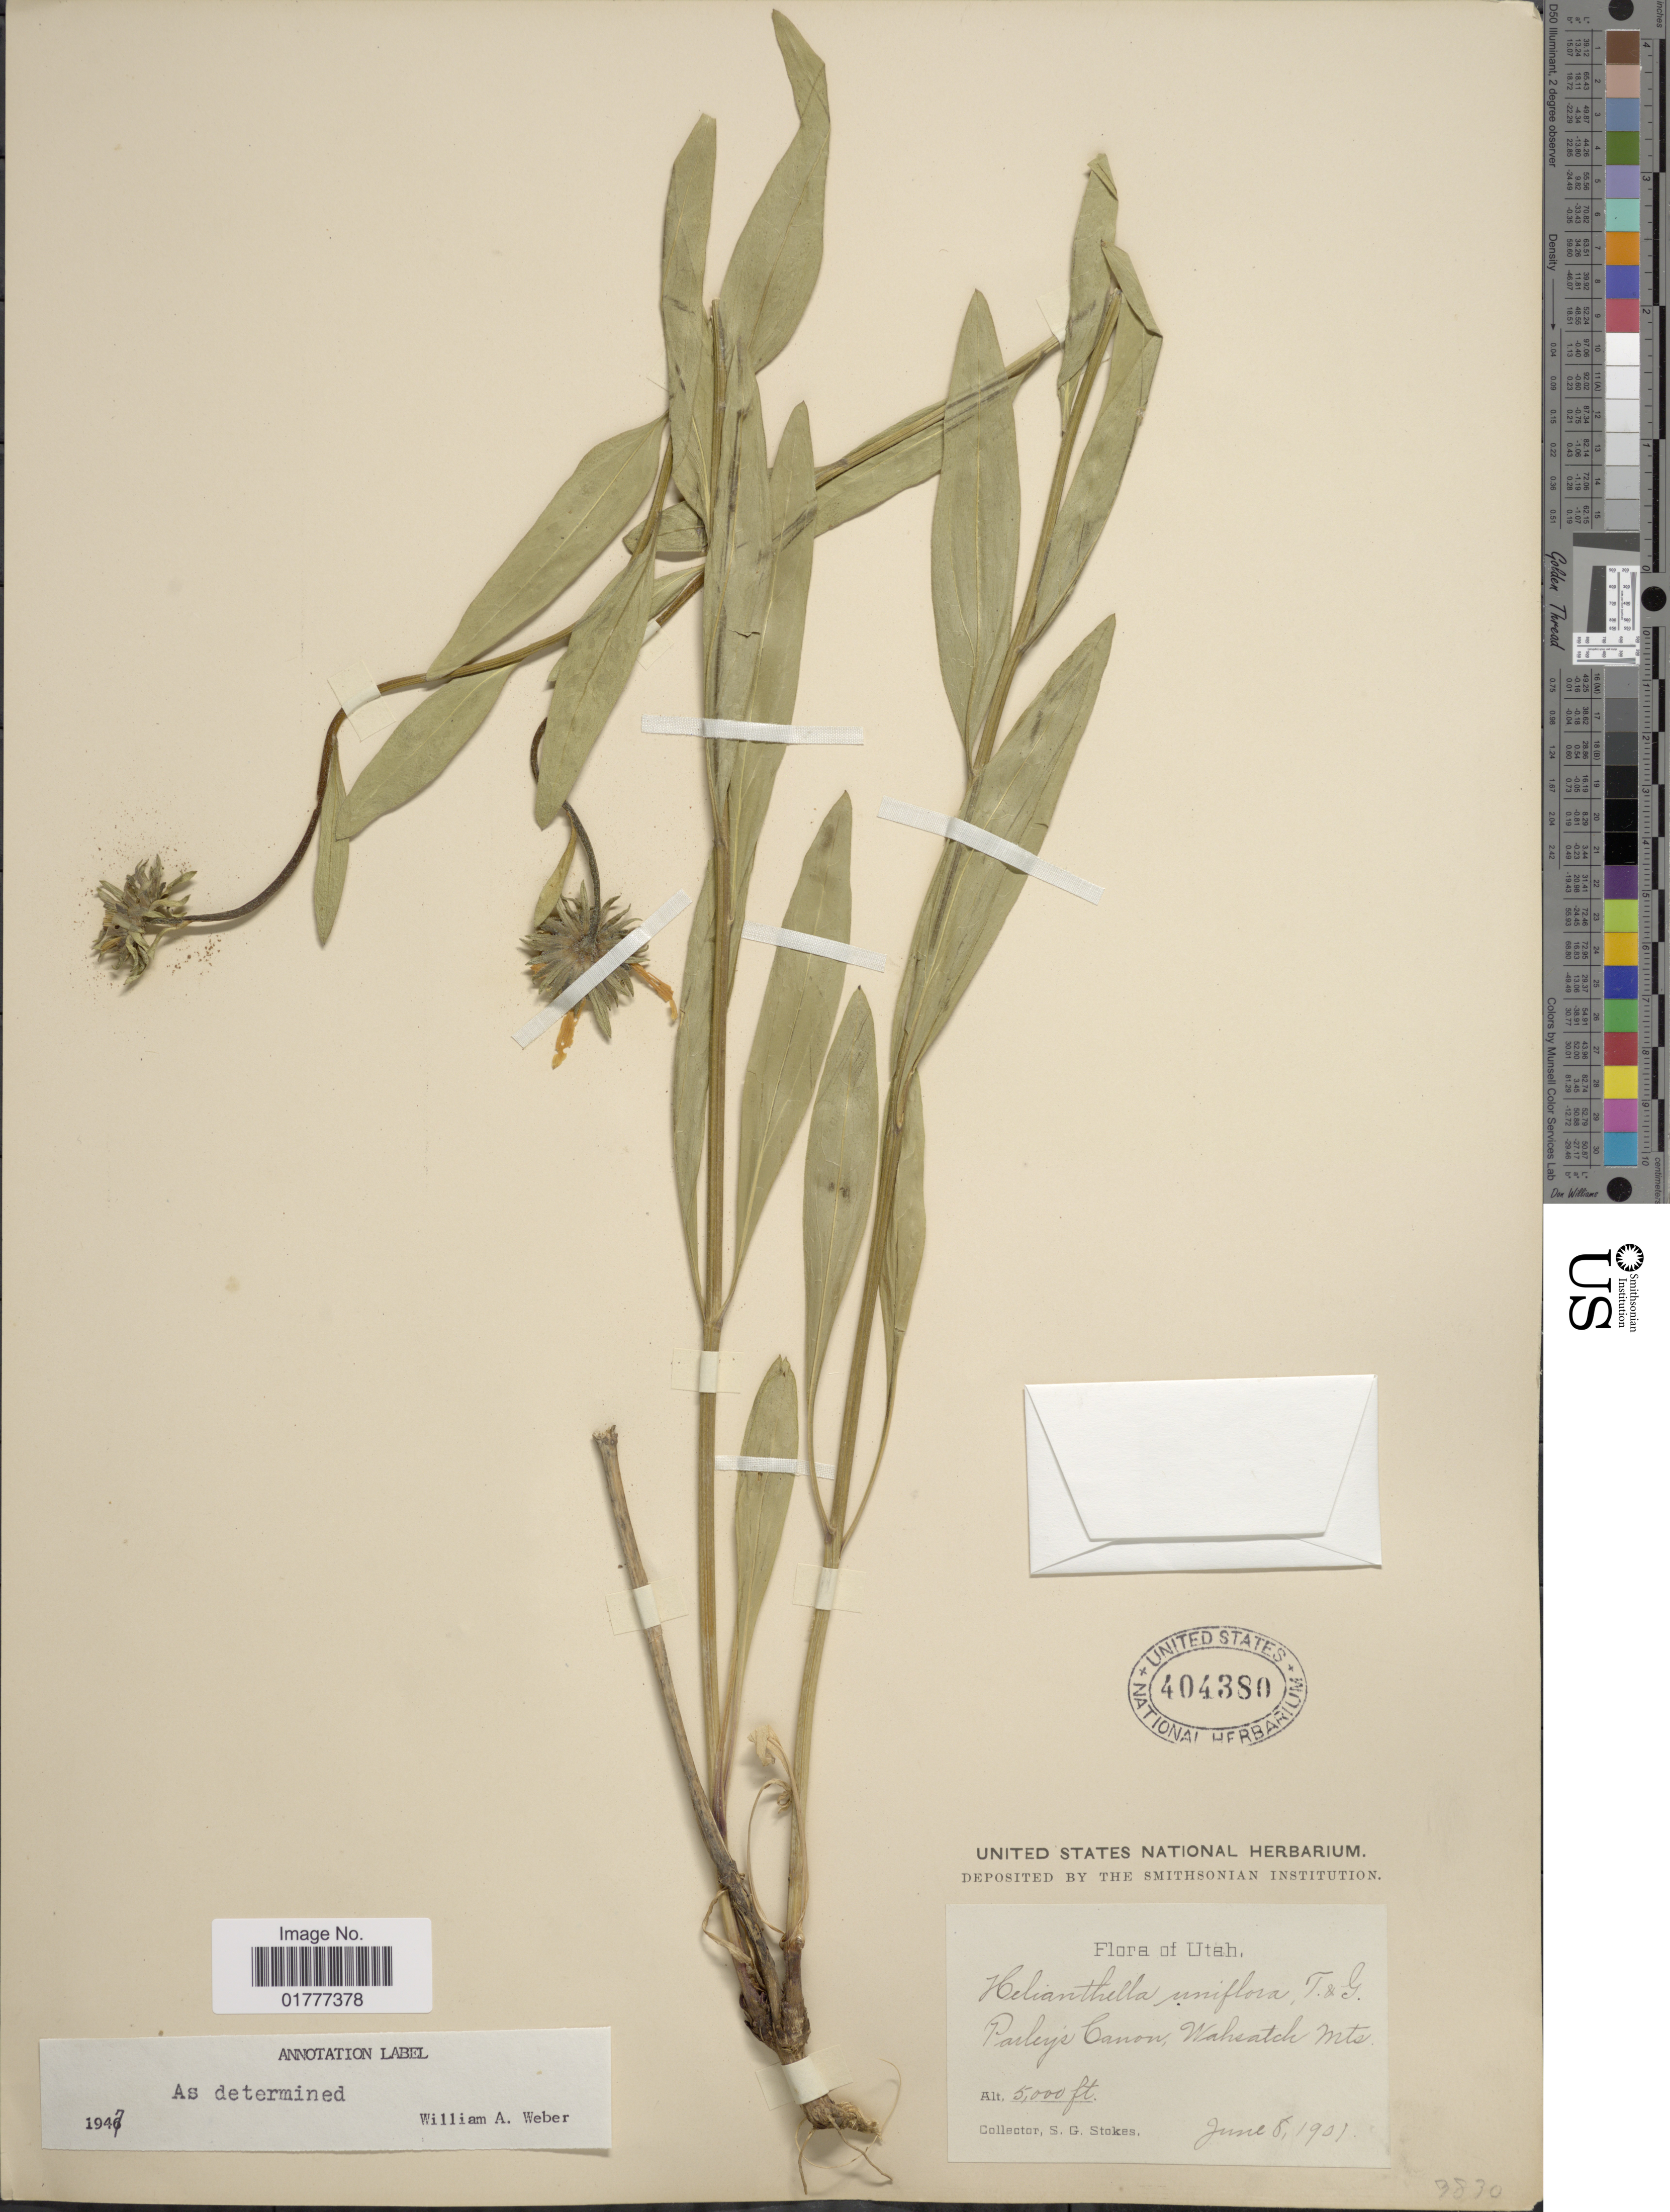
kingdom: Plantae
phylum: Tracheophyta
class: Magnoliopsida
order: Asterales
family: Asteraceae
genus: Helianthella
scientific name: Helianthella uniflora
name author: Torr. & A. Gray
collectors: S. G. Stokes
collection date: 1901-06-06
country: United States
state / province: Utah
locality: Parleys Canyon, Wahsatch Mts.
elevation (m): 1524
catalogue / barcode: US 404380